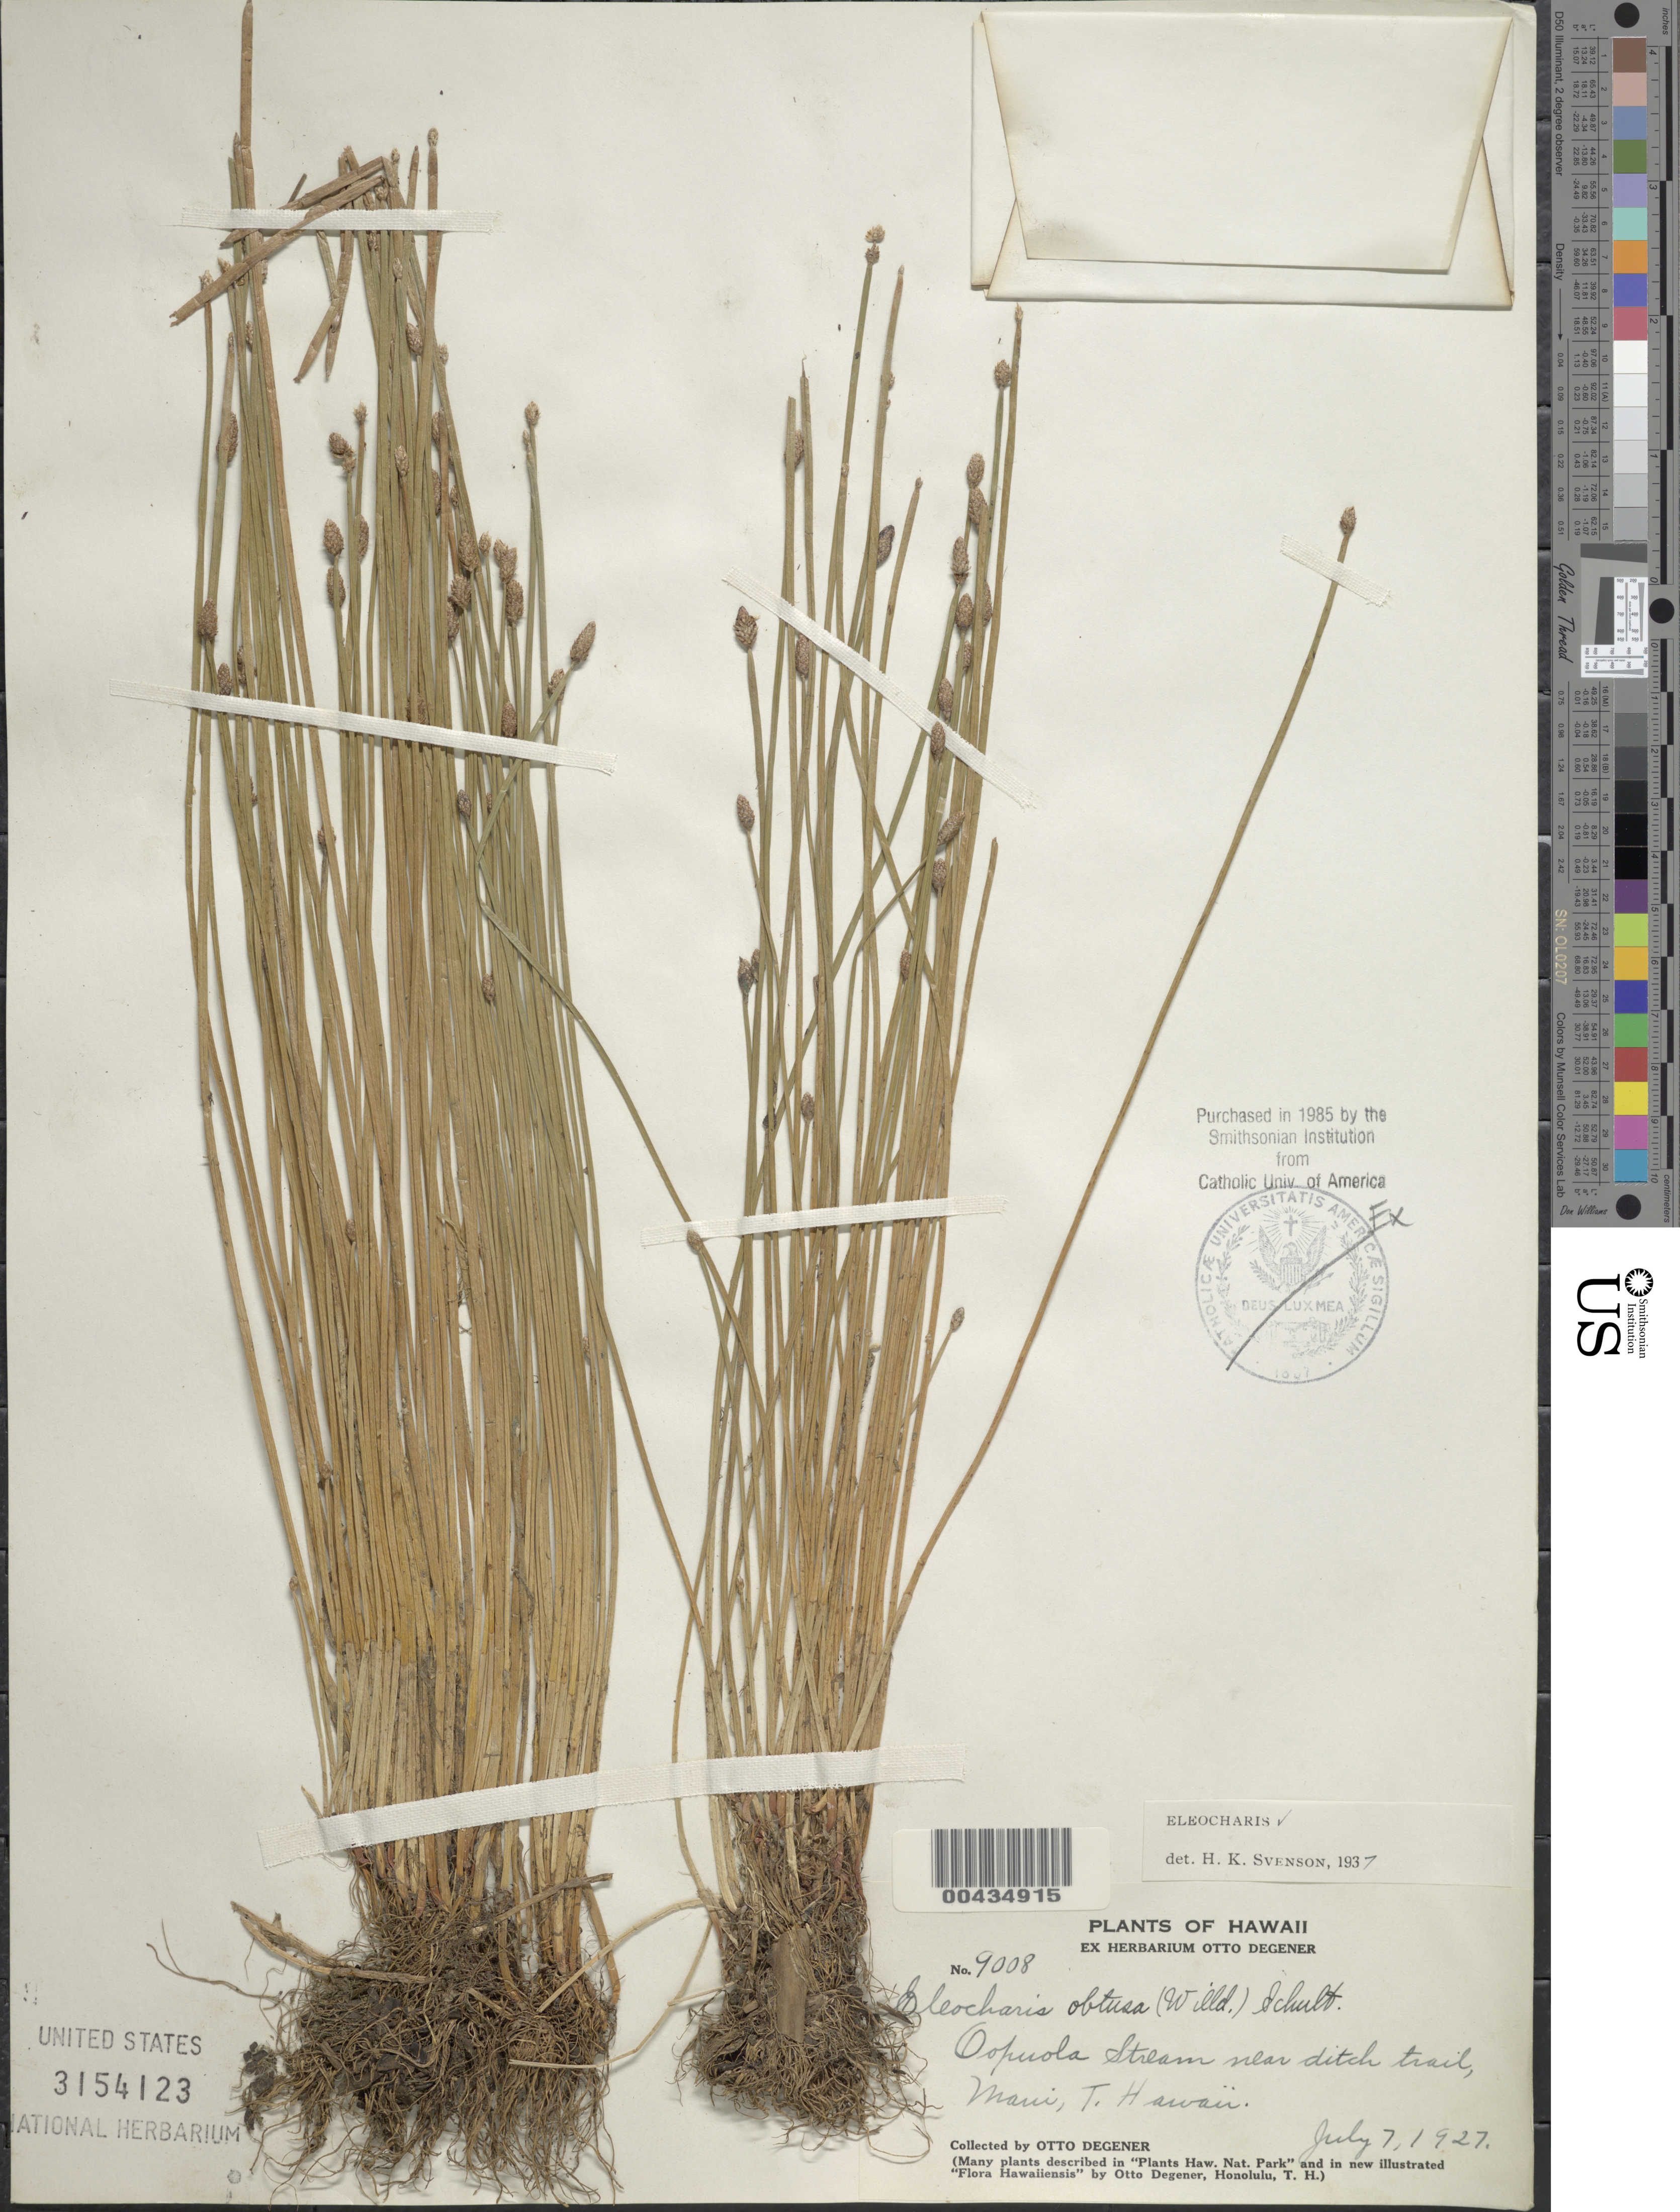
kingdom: Plantae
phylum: Tracheophyta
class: Liliopsida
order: Poales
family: Cyperaceae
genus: Eleocharis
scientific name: Eleocharis obtusa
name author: (Willd.) Schult.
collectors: O. Degener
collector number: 9008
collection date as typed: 7 Jul 1927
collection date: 1927-07-07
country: United States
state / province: Hawaii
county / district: Maui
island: Maui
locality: Oopuola Stream near ditch trail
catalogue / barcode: US 3154123